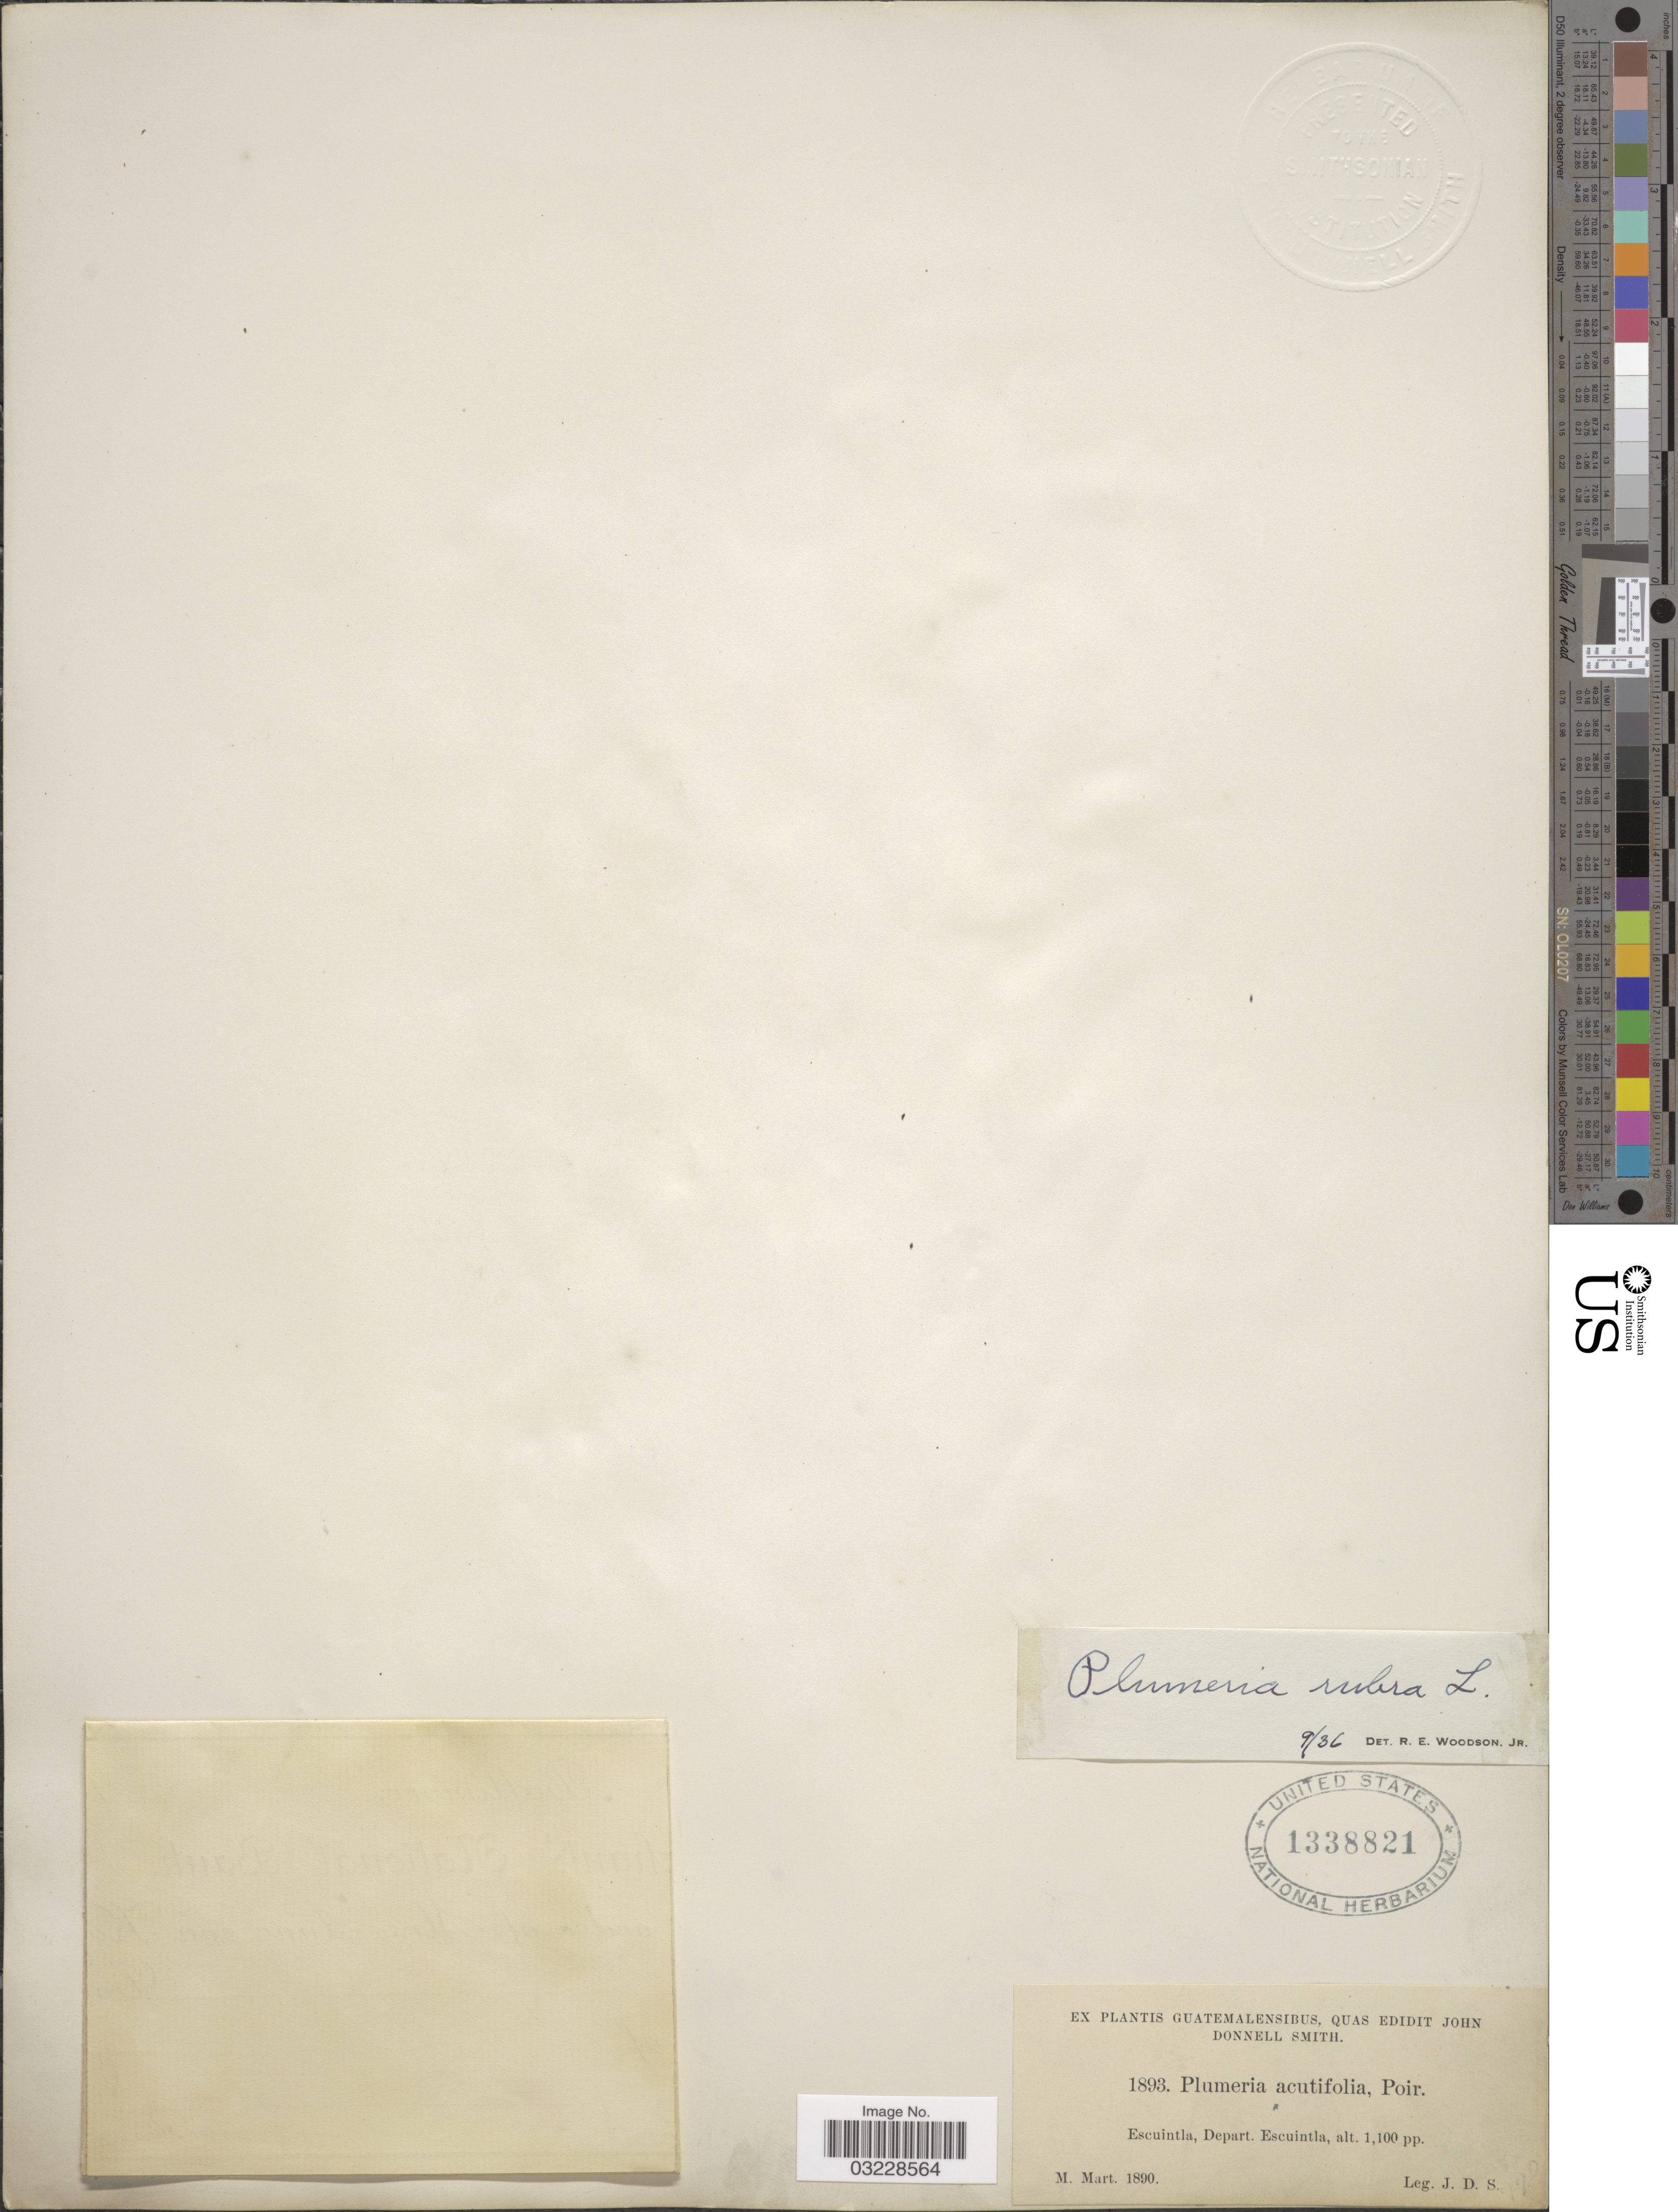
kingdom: Plantae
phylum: Tracheophyta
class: Magnoliopsida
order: Gentianales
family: Apocynaceae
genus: Plumeria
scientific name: Plumeria rubra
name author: L.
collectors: J. Donnell Smith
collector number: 1893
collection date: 1890-03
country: Guatemala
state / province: Escuintla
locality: Escuintla, Depart. Escuintla.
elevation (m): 335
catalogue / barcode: US 1338821